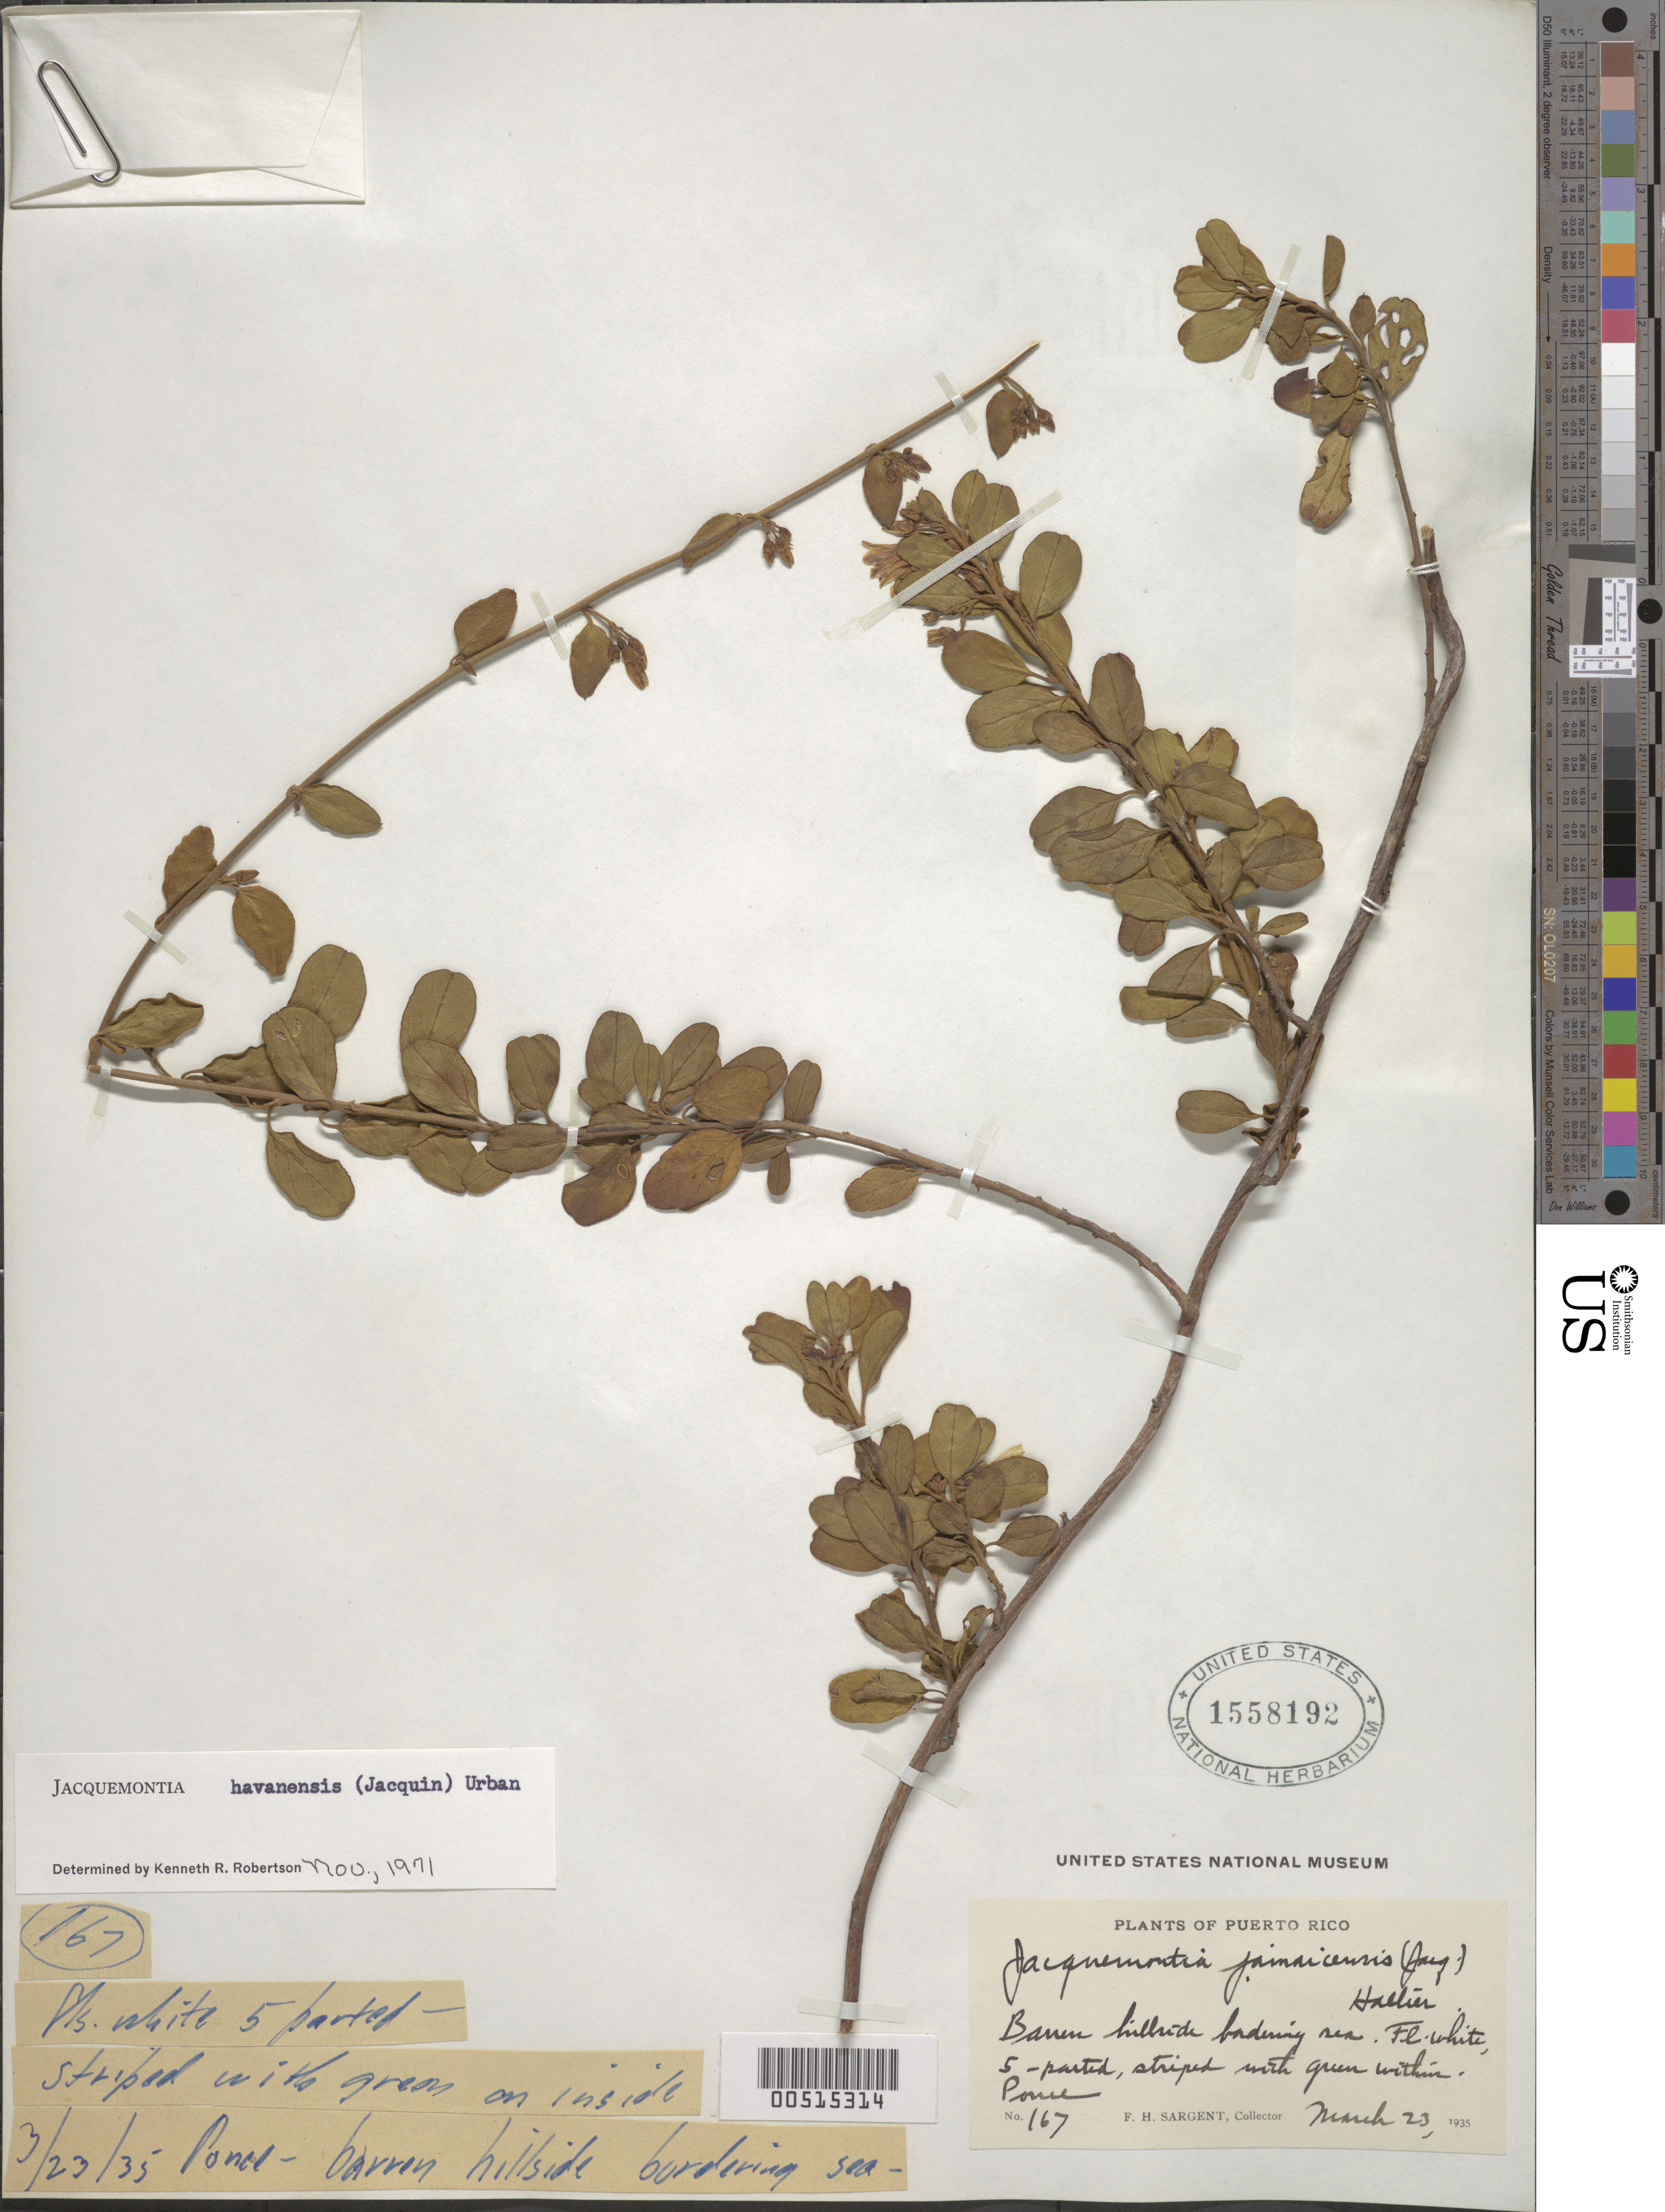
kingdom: Plantae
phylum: Tracheophyta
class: Magnoliopsida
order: Solanales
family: Convolvulaceae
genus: Jacquemontia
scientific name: Jacquemontia havanensis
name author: (Jacq.) Urb.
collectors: F. H. Sargent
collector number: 167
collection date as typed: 23 Mar 1935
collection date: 1935-03-23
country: Puerto Rico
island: Greater Antilles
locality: Ponce. Barren hillside bordering sea.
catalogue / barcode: US 1558192